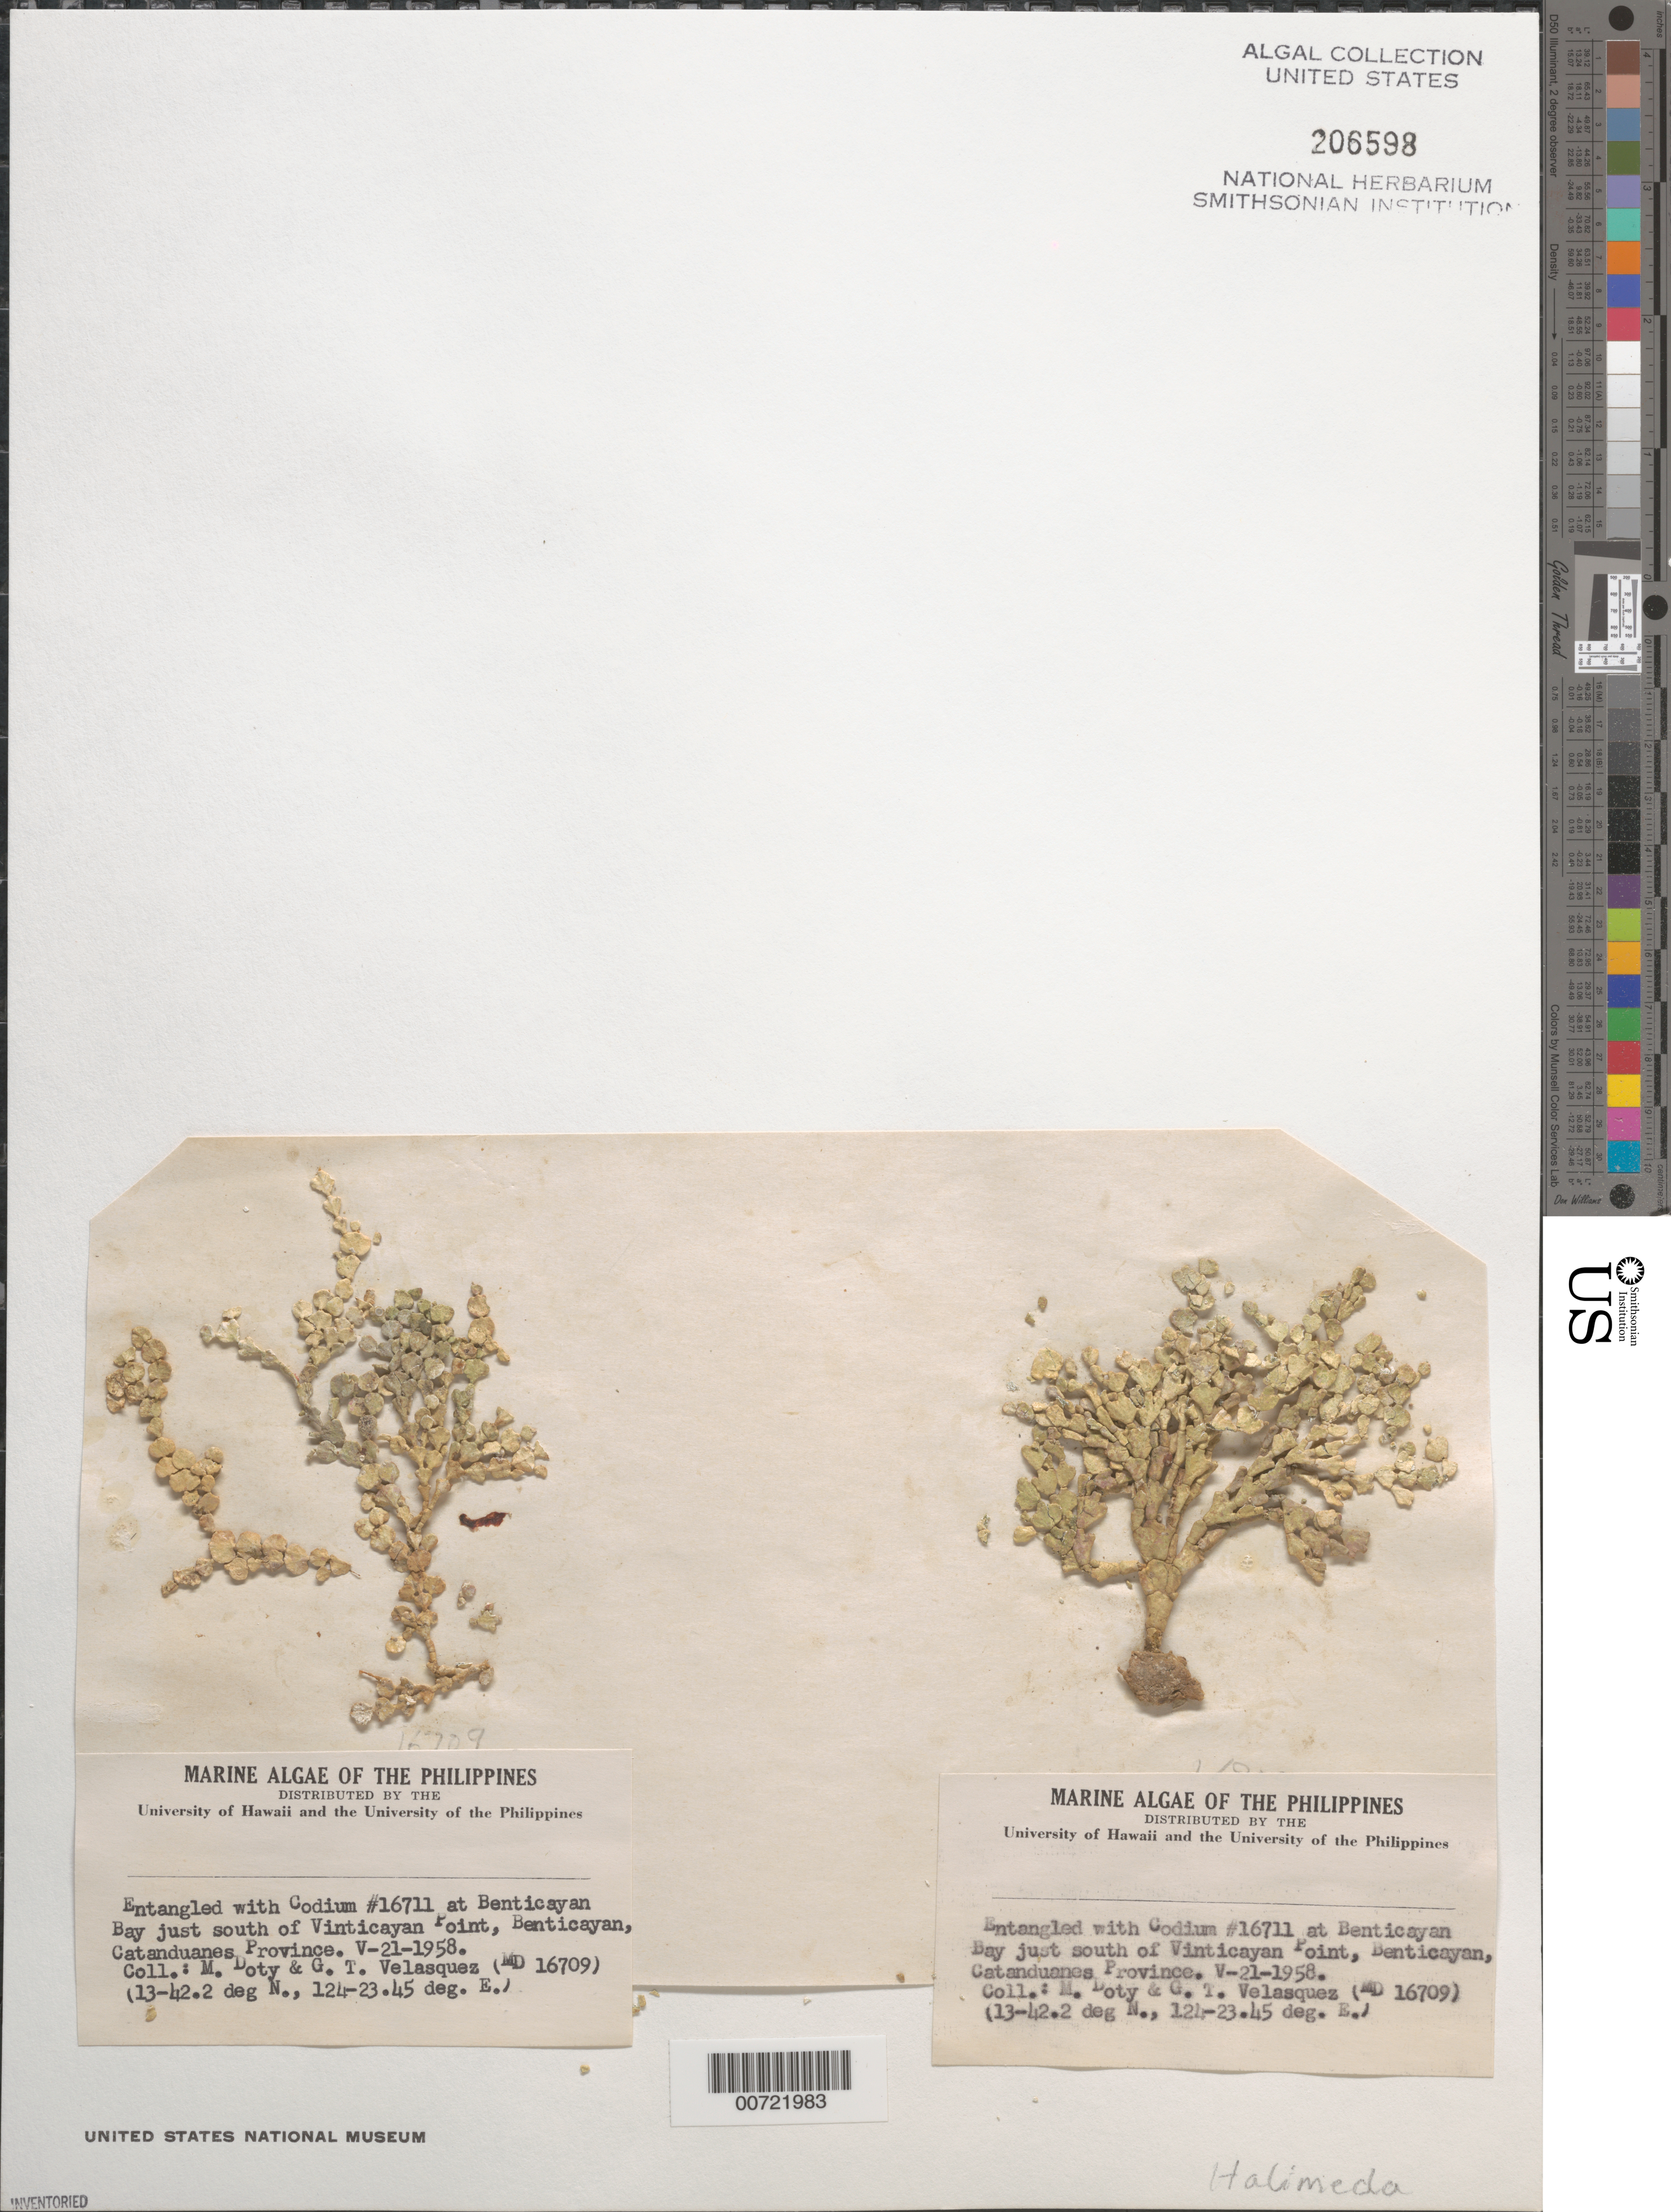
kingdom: Plantae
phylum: Chlorophyta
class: Ulvophyceae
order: Bryopsidales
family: Halimedaceae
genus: Halimeda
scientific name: Halimeda sp.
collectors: M. S. Doty & G. Velasquez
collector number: MSD 16709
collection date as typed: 21 May 1958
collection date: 1958-05-21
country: Philippines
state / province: Bicol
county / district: Catanduanes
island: Catanduanes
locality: Benticayan Bay just south of Vinticayan Point, Benticayan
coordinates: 13-42.2 deg.. N., 124-23.45 deg. E.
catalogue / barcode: US 206598